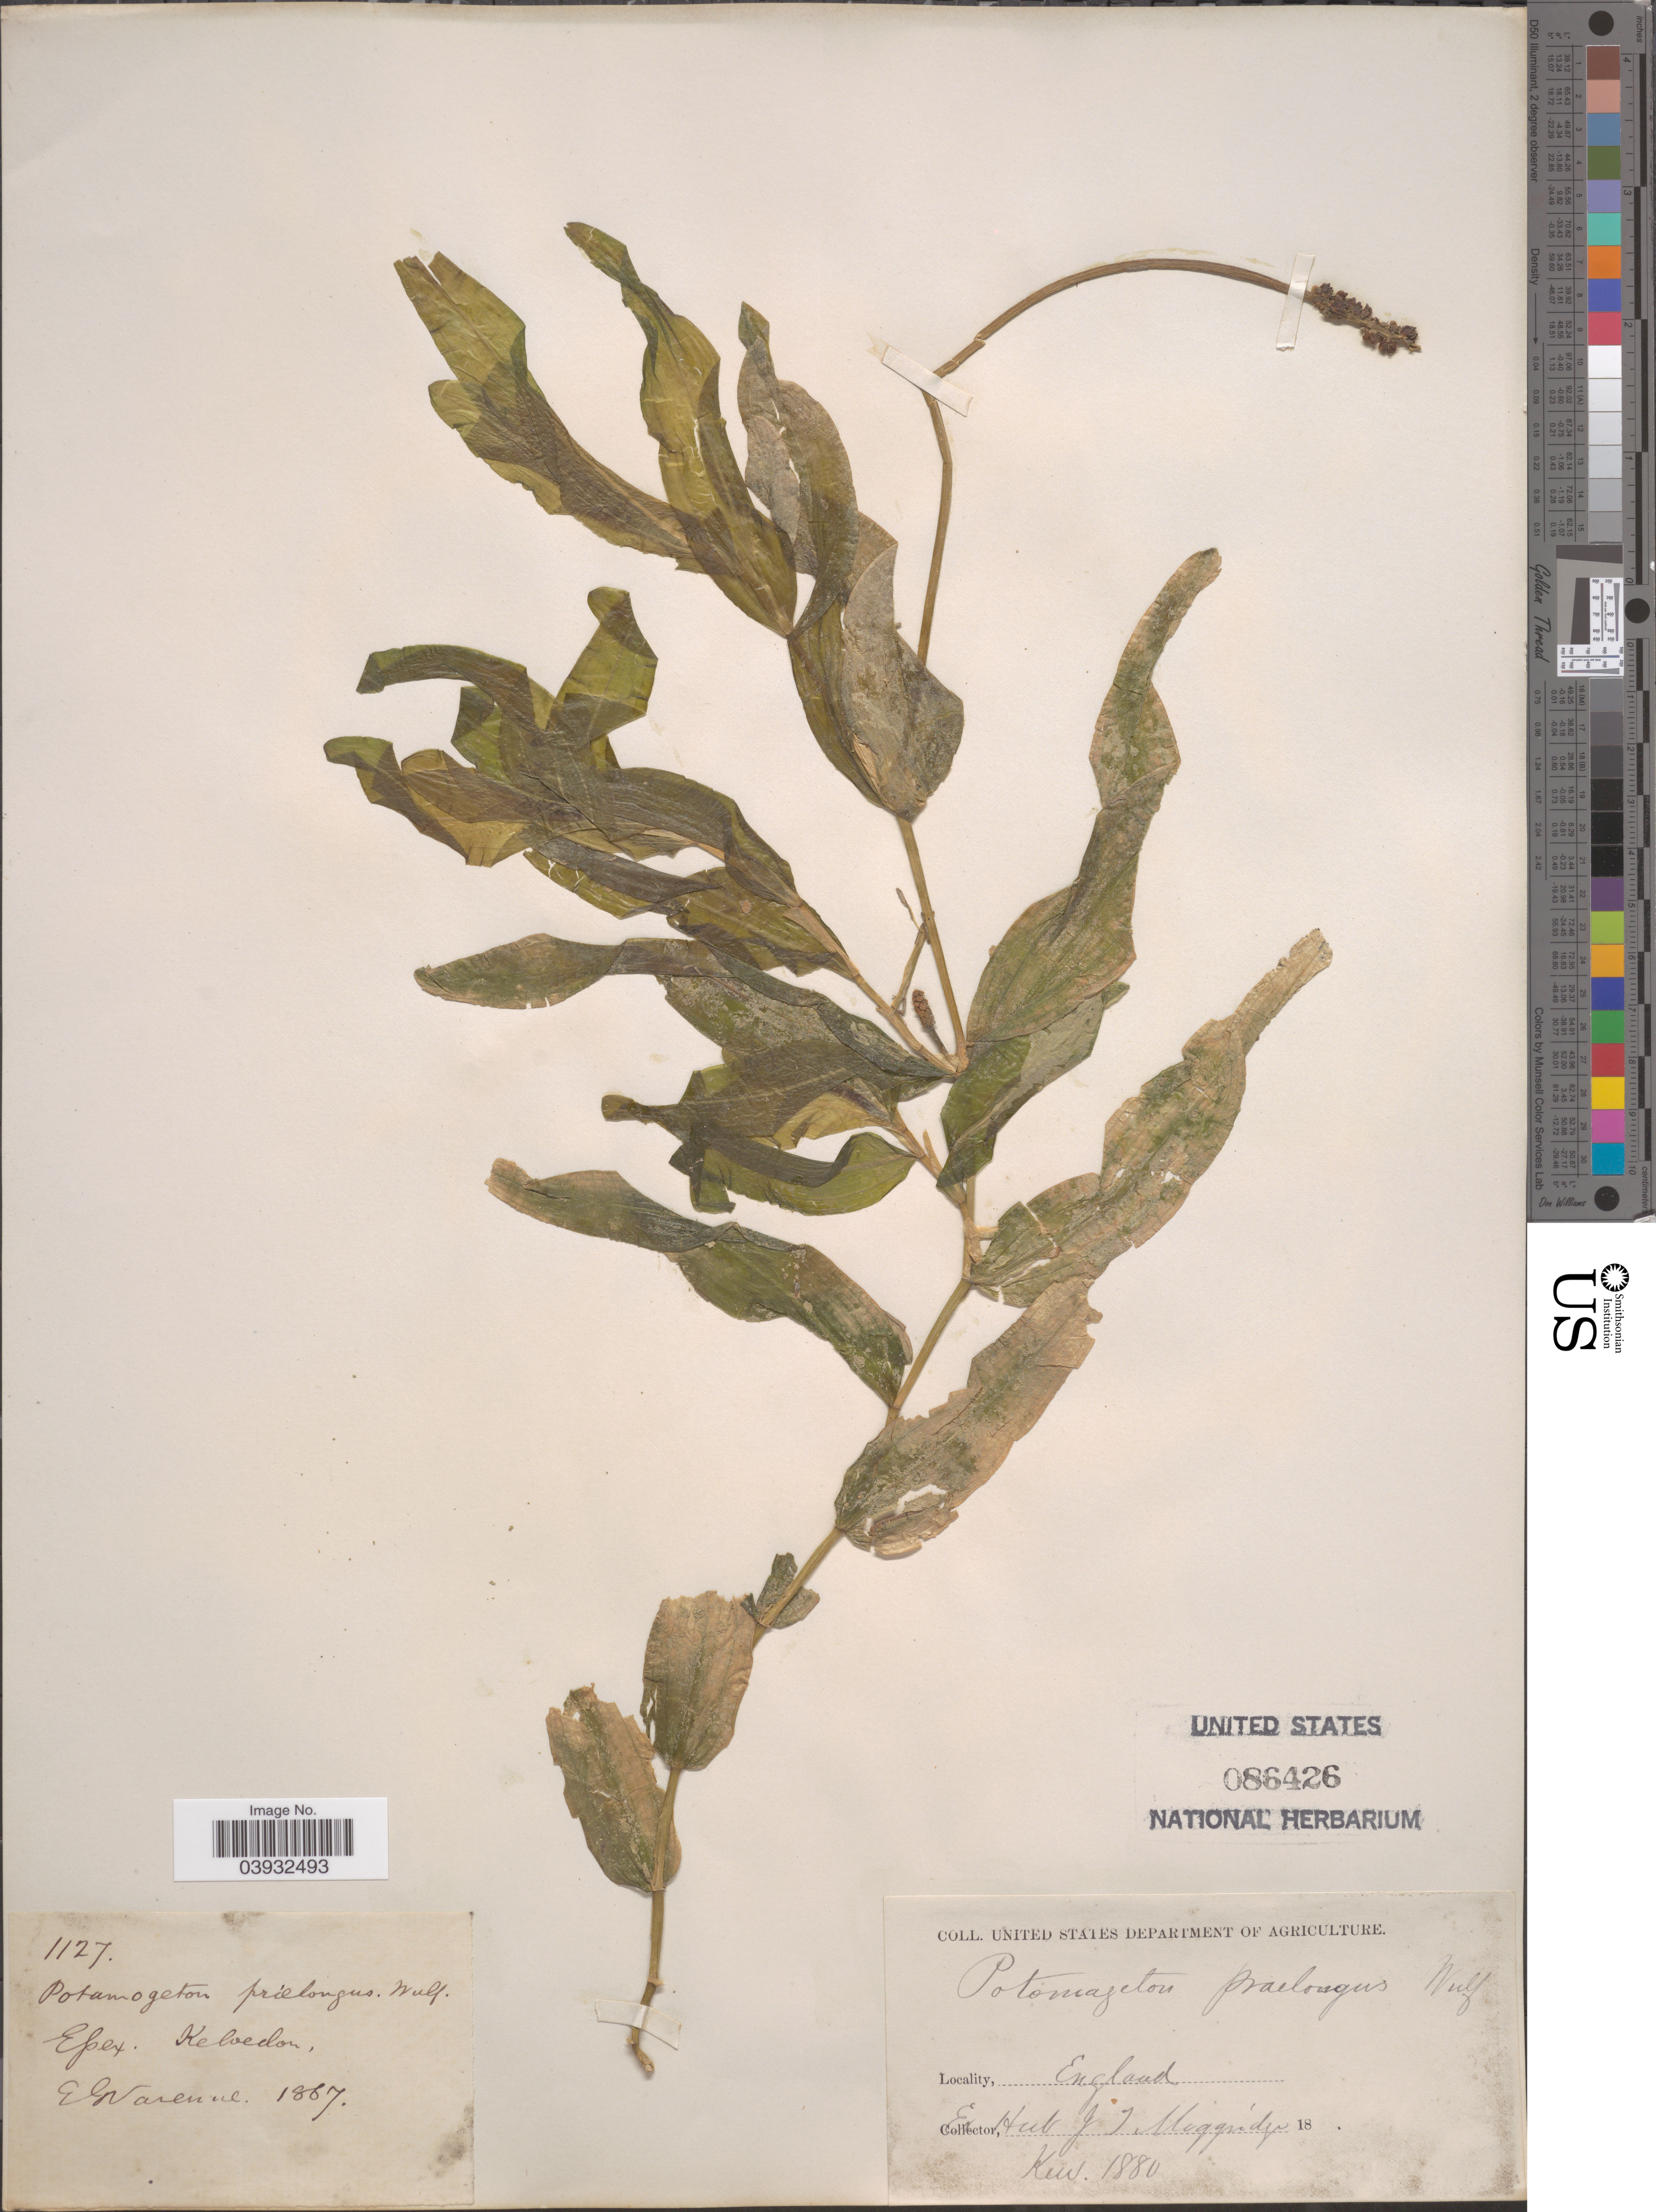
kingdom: Plantae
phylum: Tracheophyta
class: Liliopsida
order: Alismatales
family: Potamogetonaceae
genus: Potamogeton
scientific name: Potamogeton praelongus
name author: Wulfen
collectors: ex herb. J.T. Moggridge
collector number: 1127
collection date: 1867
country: United Kingdom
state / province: England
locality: Epex. Kelvedon, El Warenue.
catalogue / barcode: US 86426